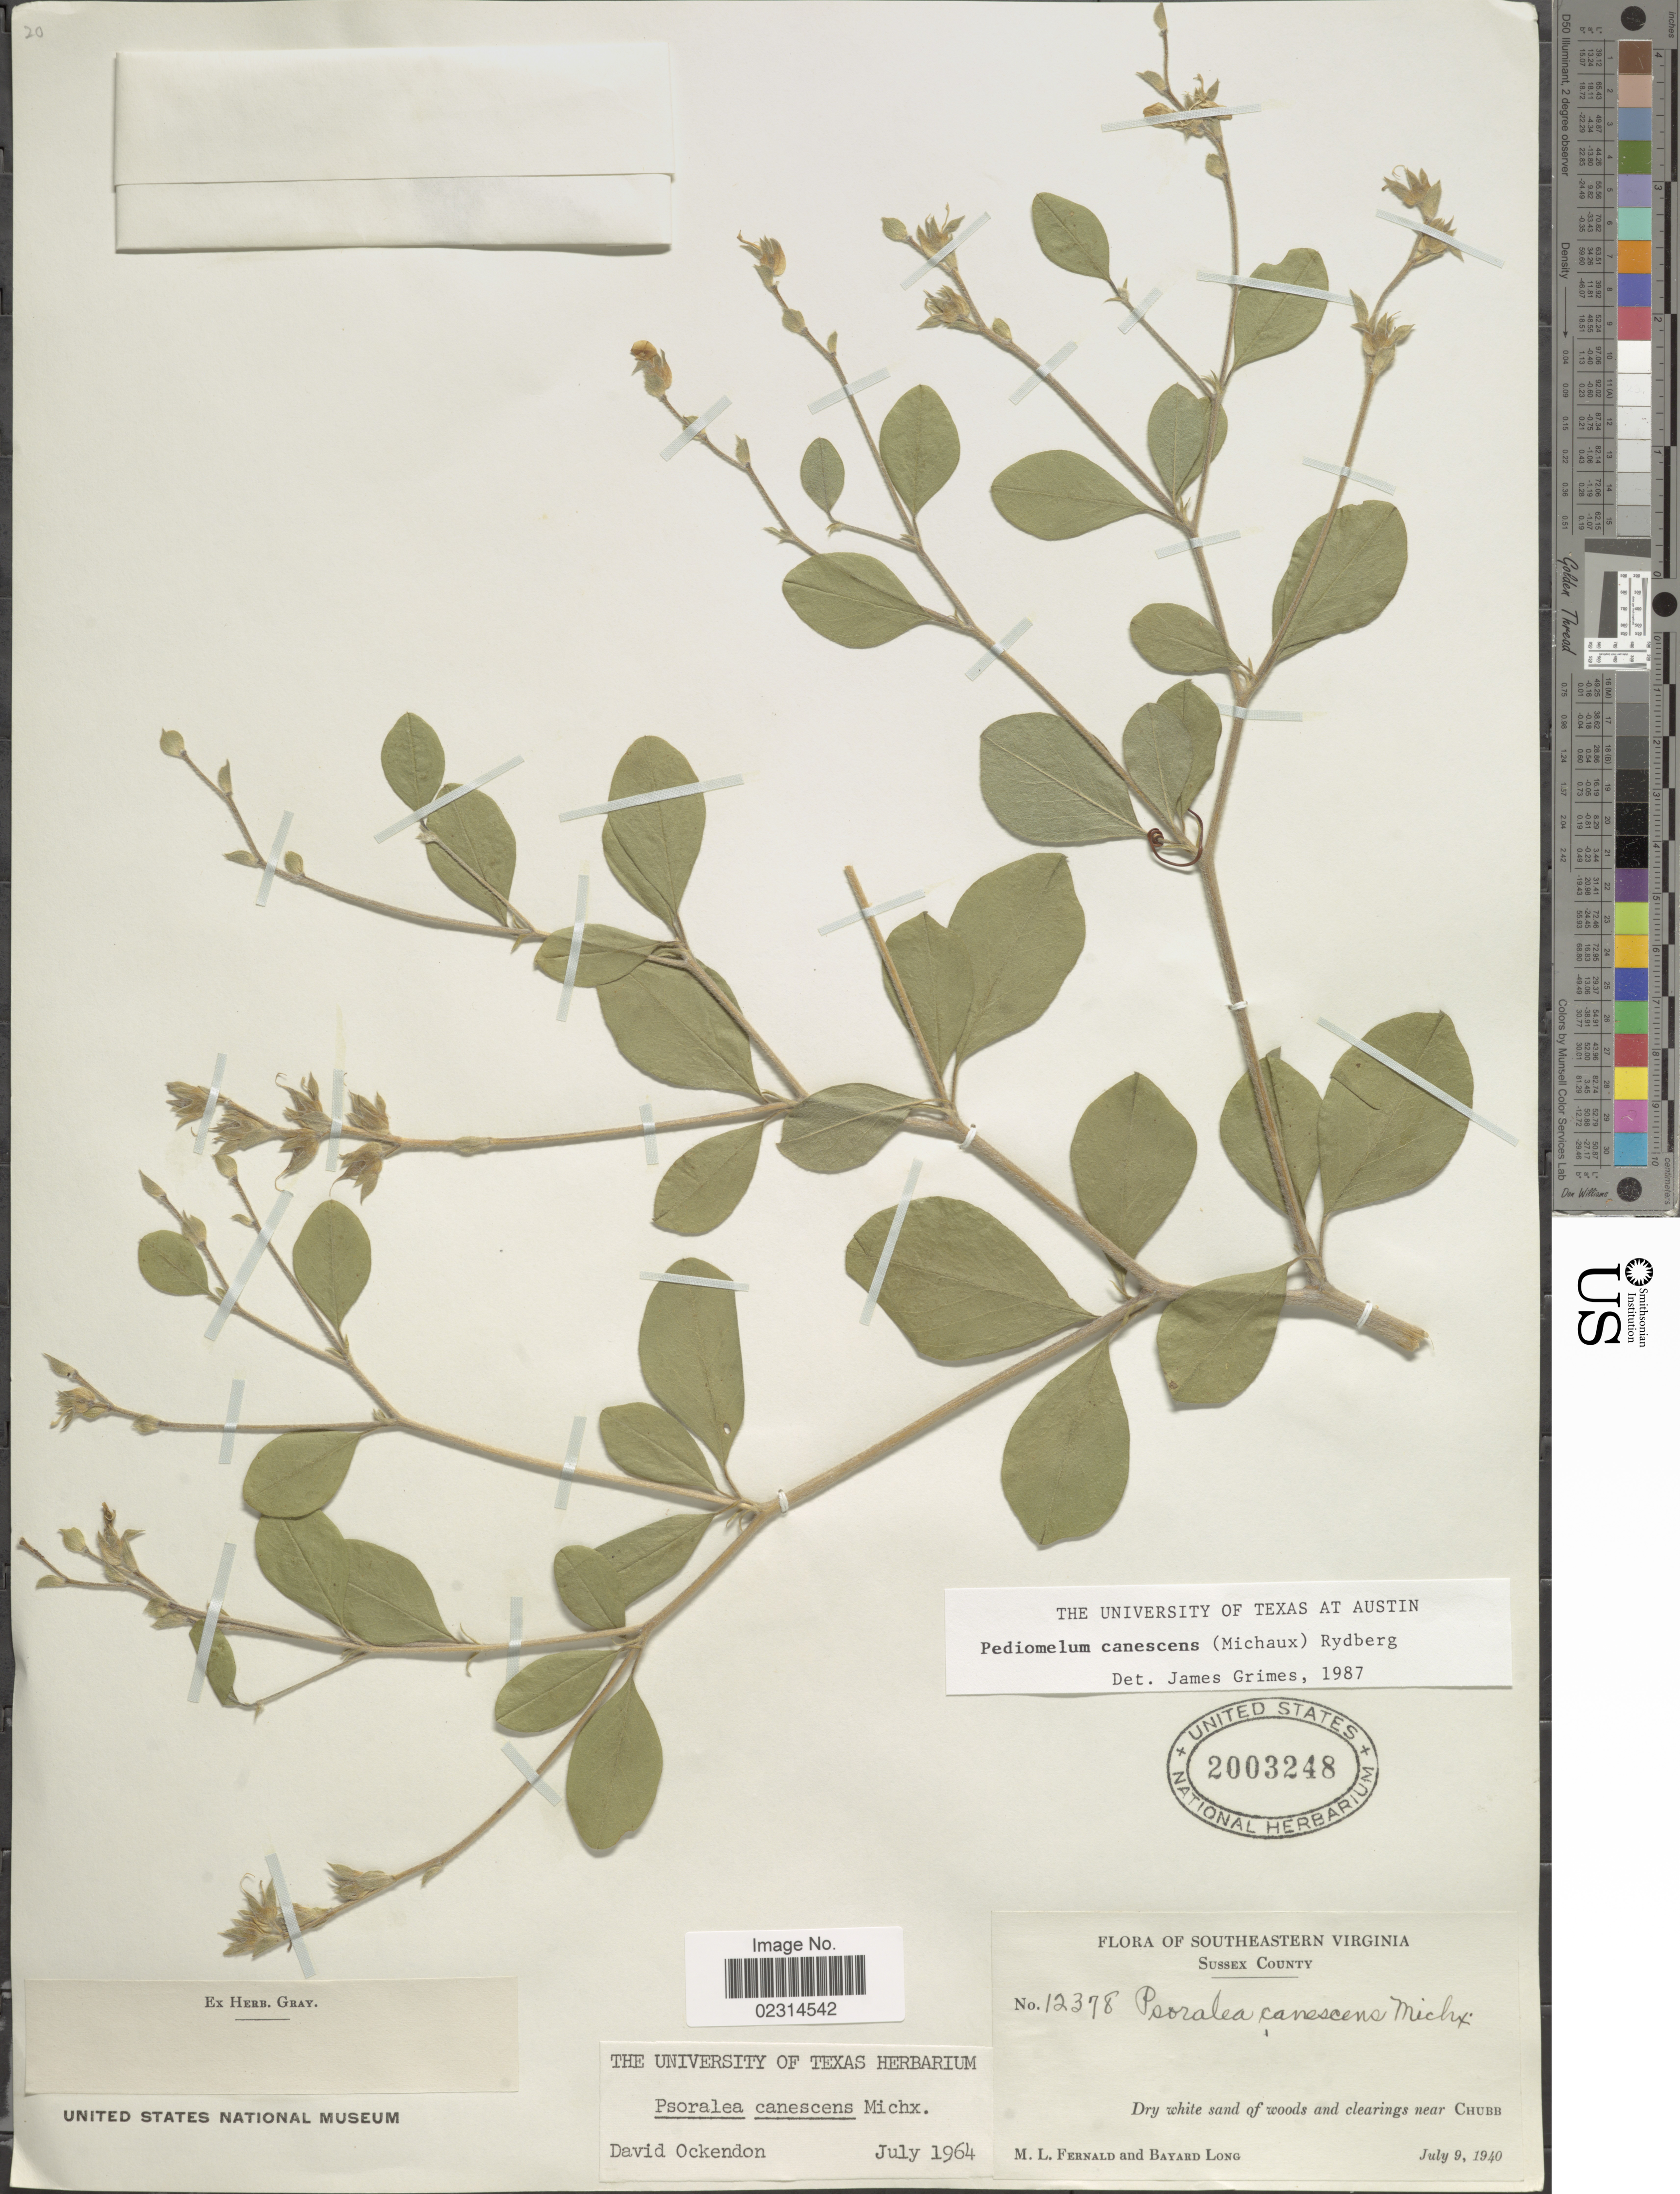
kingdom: Plantae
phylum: Tracheophyta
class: Magnoliopsida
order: Fabales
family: Fabaceae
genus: Pediomelum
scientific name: Pediomelum canescens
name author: (Michx.) Rydb.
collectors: M. L. Fernald & B. Long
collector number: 12378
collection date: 1940-07-09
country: United States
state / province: Virginia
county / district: Sussex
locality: Southeastern Virginia, Sussex County, Dry white sand of woods and clearings near Chubb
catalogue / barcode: US 2003248